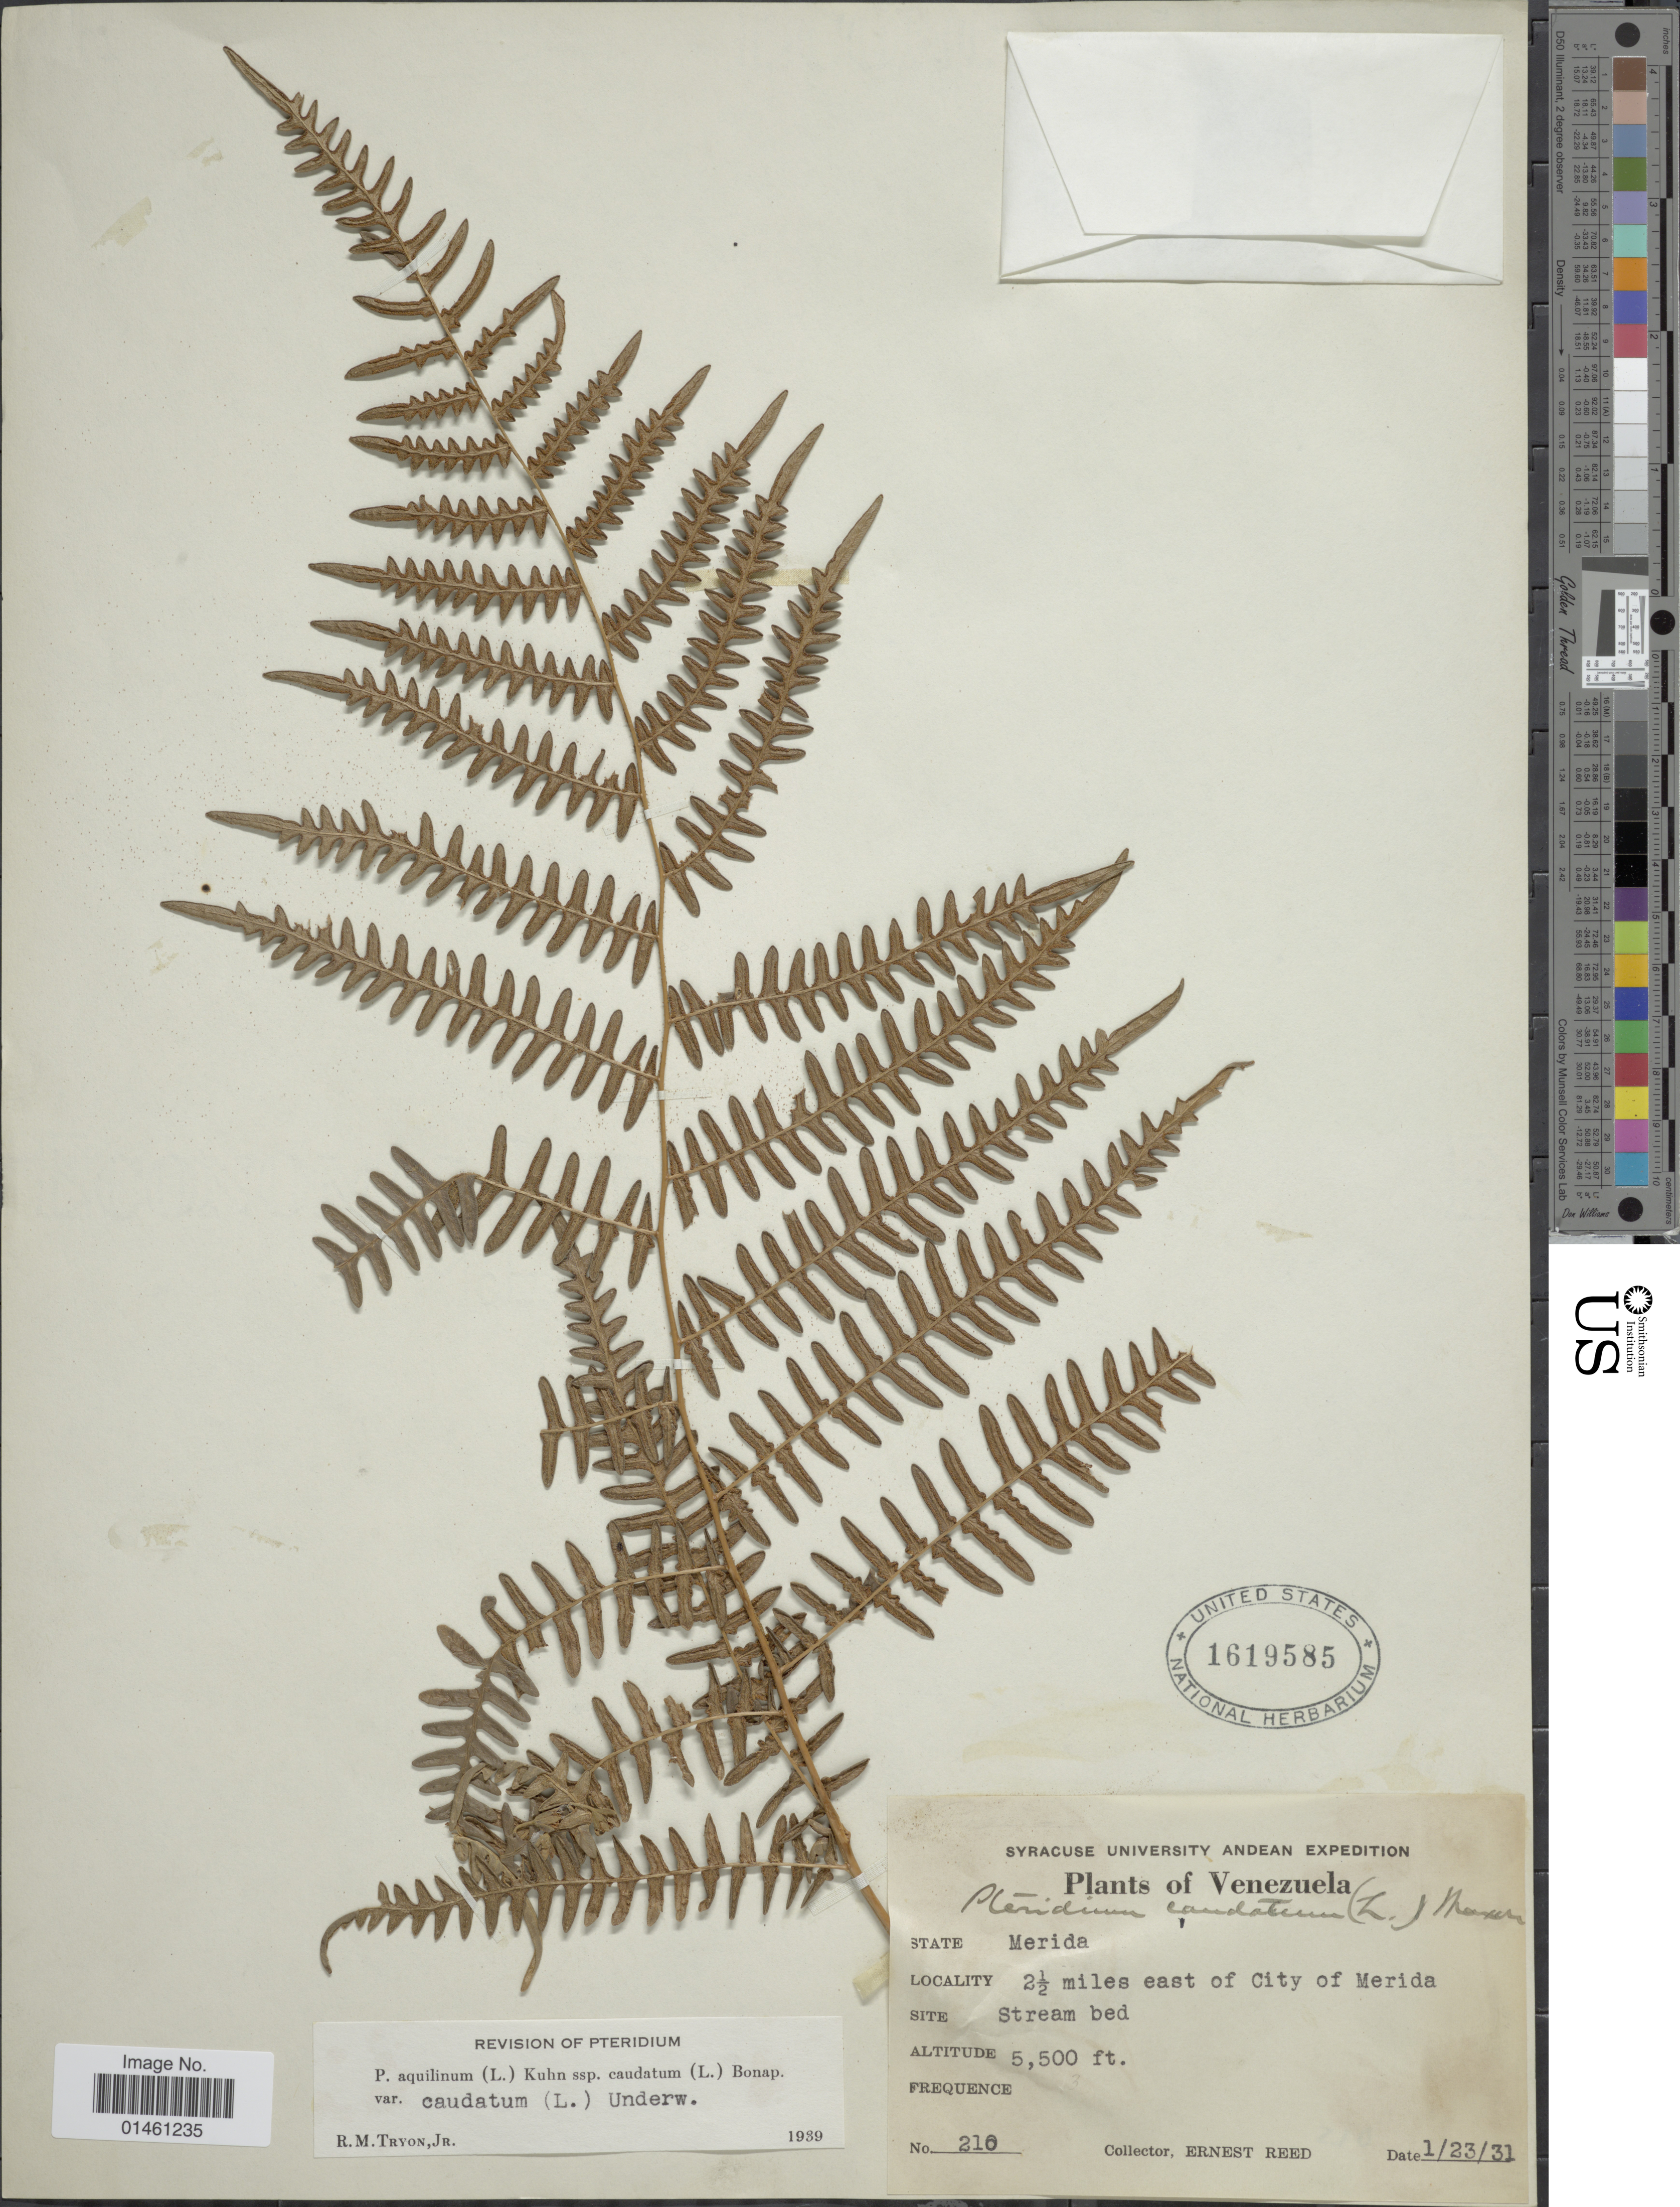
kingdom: Plantae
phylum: Tracheophyta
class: Polypodiopsida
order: Polypodiales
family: Dennstaedtiaceae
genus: Pteridium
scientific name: Pteridium caudatum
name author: (L.) Maxon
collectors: E. Reed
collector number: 210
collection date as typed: Transcribed d/m/y: 23/1/31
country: Venezuela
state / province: Mérida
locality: State Merida, 2½ miles east of City of Merida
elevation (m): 1676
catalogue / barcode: US 1619585